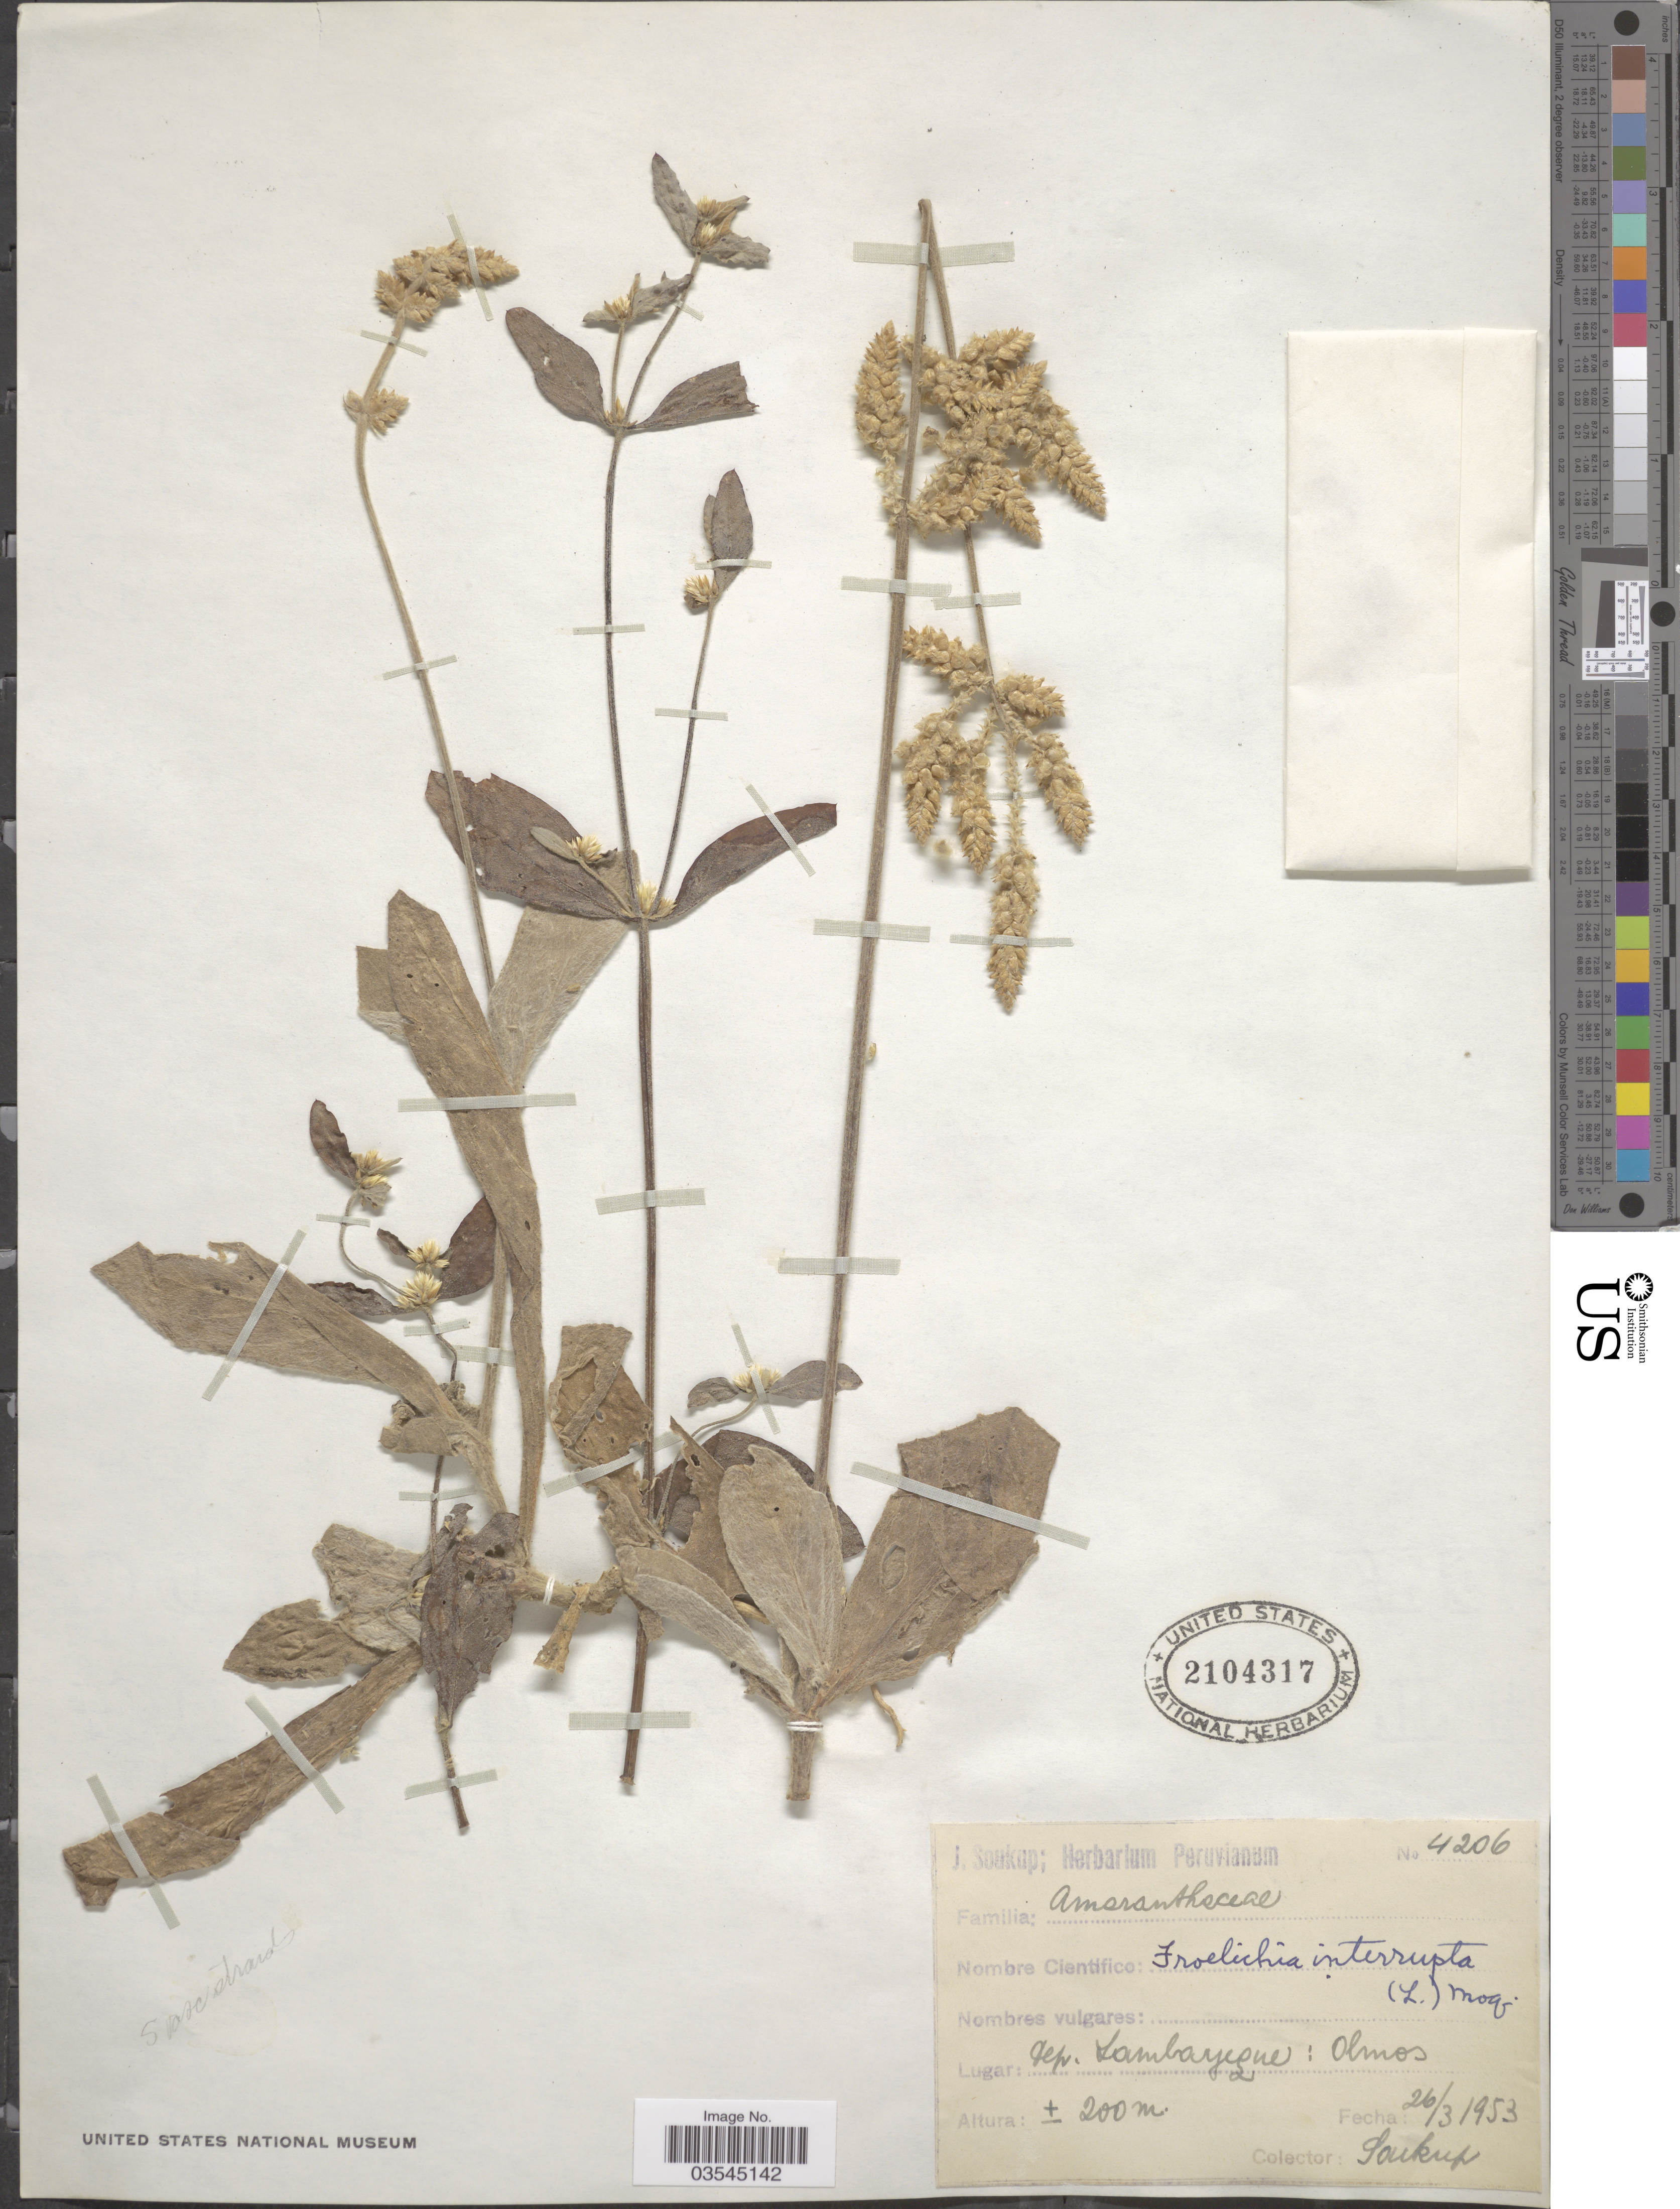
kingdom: Plantae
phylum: Tracheophyta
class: Magnoliopsida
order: Caryophyllales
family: Amaranthaceae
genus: Froelichia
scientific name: Froelichia interrupta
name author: (L.) Moq.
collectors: J. Soukop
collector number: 4206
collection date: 1953-03-26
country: Peru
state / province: Lambayeque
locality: Dep. Lambayeque: Olmos.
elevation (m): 200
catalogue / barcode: US 2104317